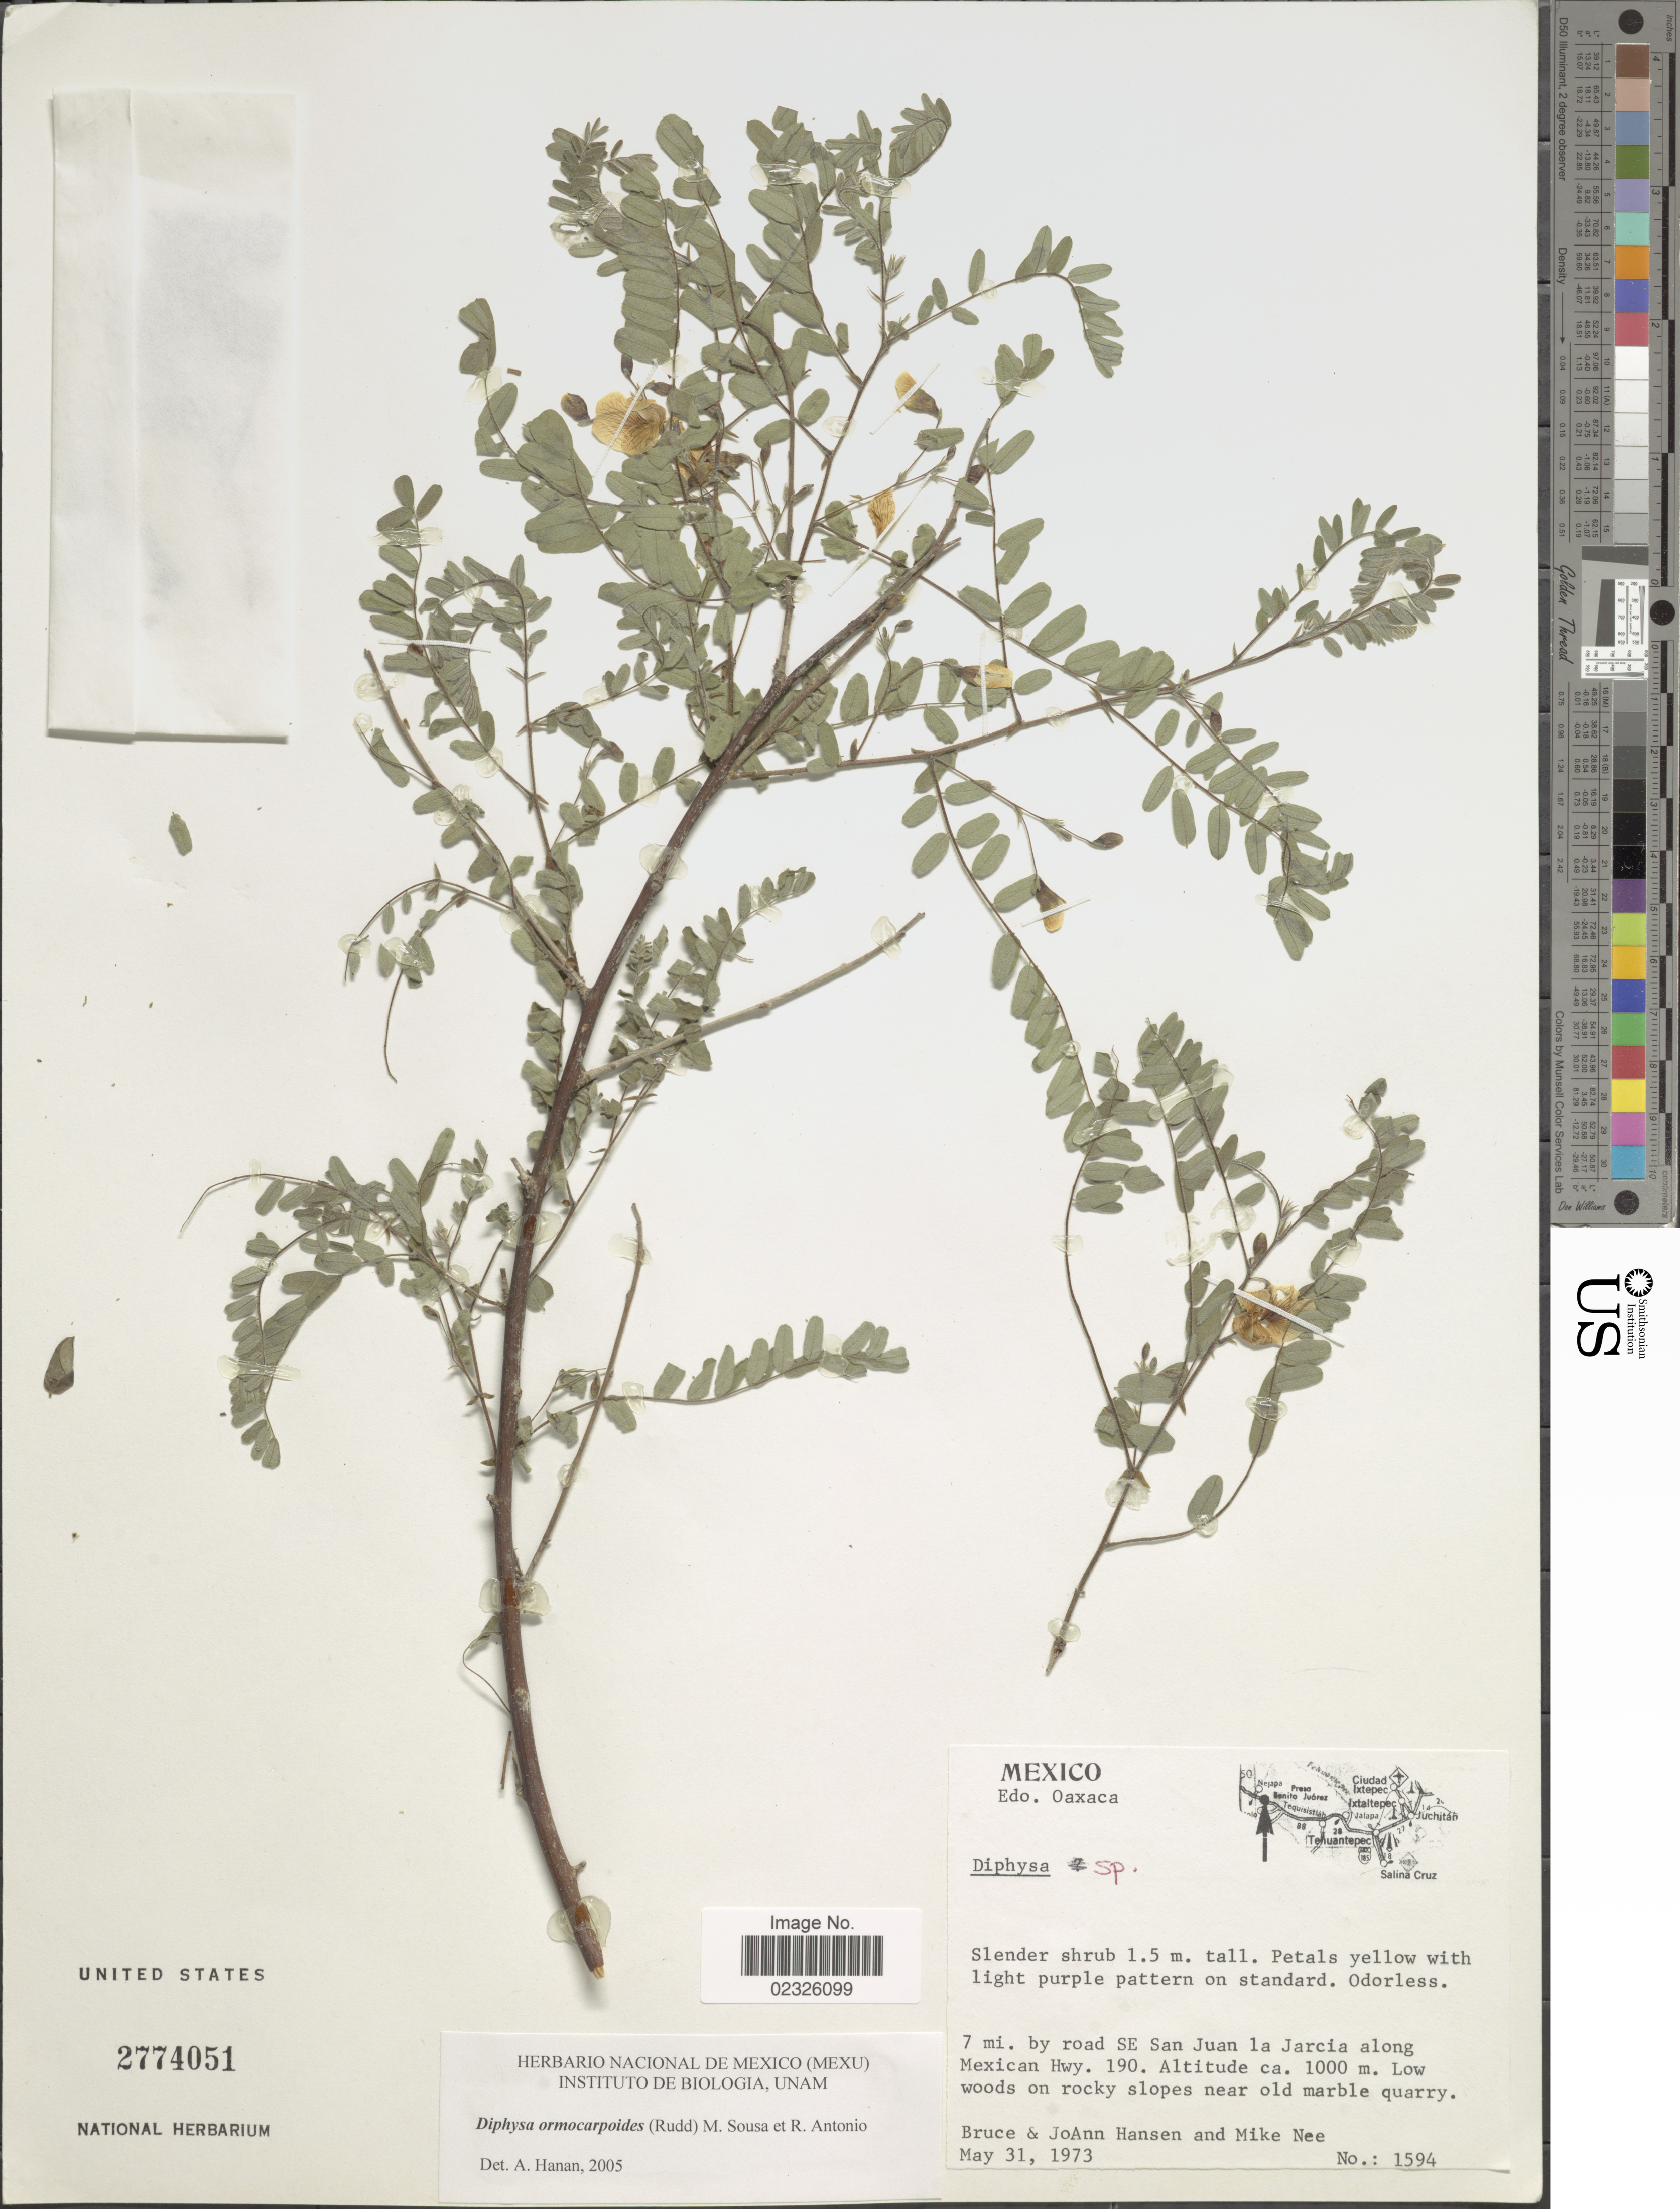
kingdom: Plantae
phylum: Tracheophyta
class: Magnoliopsida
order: Fabales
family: Fabaceae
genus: Diphysa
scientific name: Diphysa ormocarpoides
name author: (Rudd) M. Sousa & R. Antonio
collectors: B. Hansen, J. Hansen & M. Nee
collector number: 1594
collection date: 1973-05-31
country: Mexico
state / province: Oaxaca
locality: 7 mi. by road SE San Juan la Jarcia along Mexican Hwy. 190. Low woods on rocky slopes near old marble quarry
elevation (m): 1000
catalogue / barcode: US 2774051